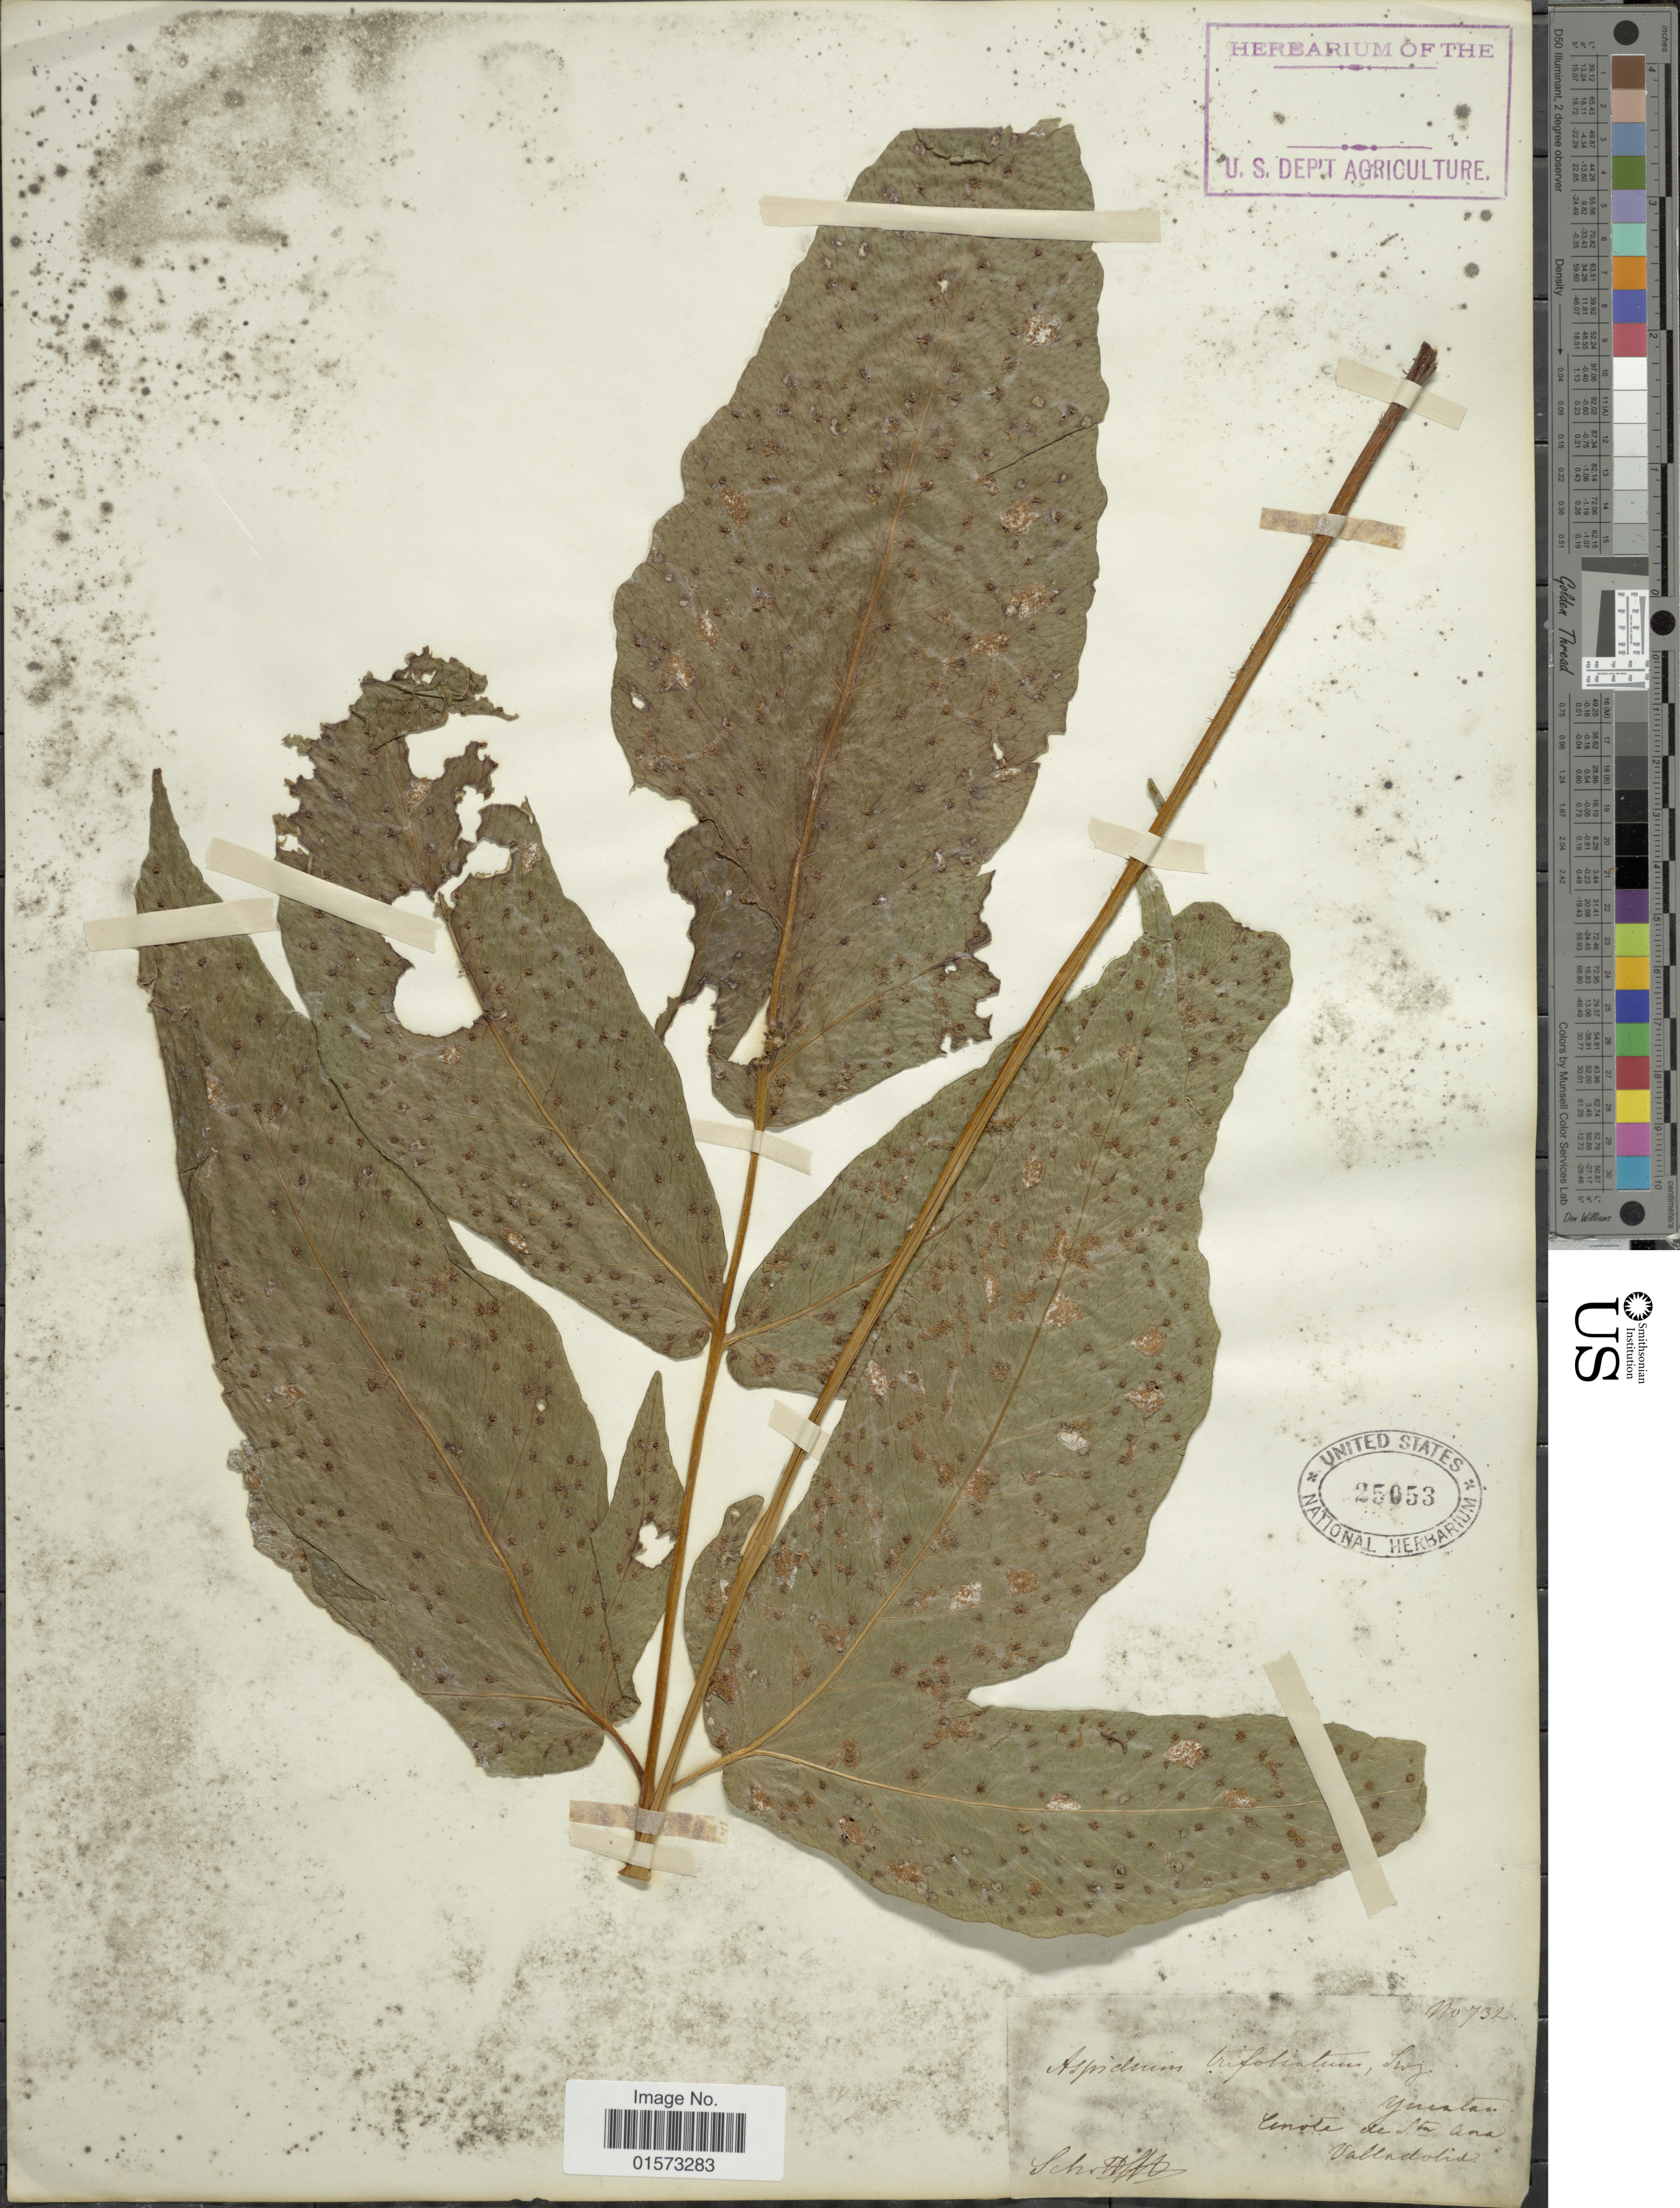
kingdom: Plantae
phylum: Tracheophyta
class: Polypodiopsida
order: Polypodiales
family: Tectariaceae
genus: Tectaria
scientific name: Tectaria heracleifolia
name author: (Willd.) Underw.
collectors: -. Schottz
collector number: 732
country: Mexico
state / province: Yucatán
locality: Cenote de Sta Ana Valladolid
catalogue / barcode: US 25053